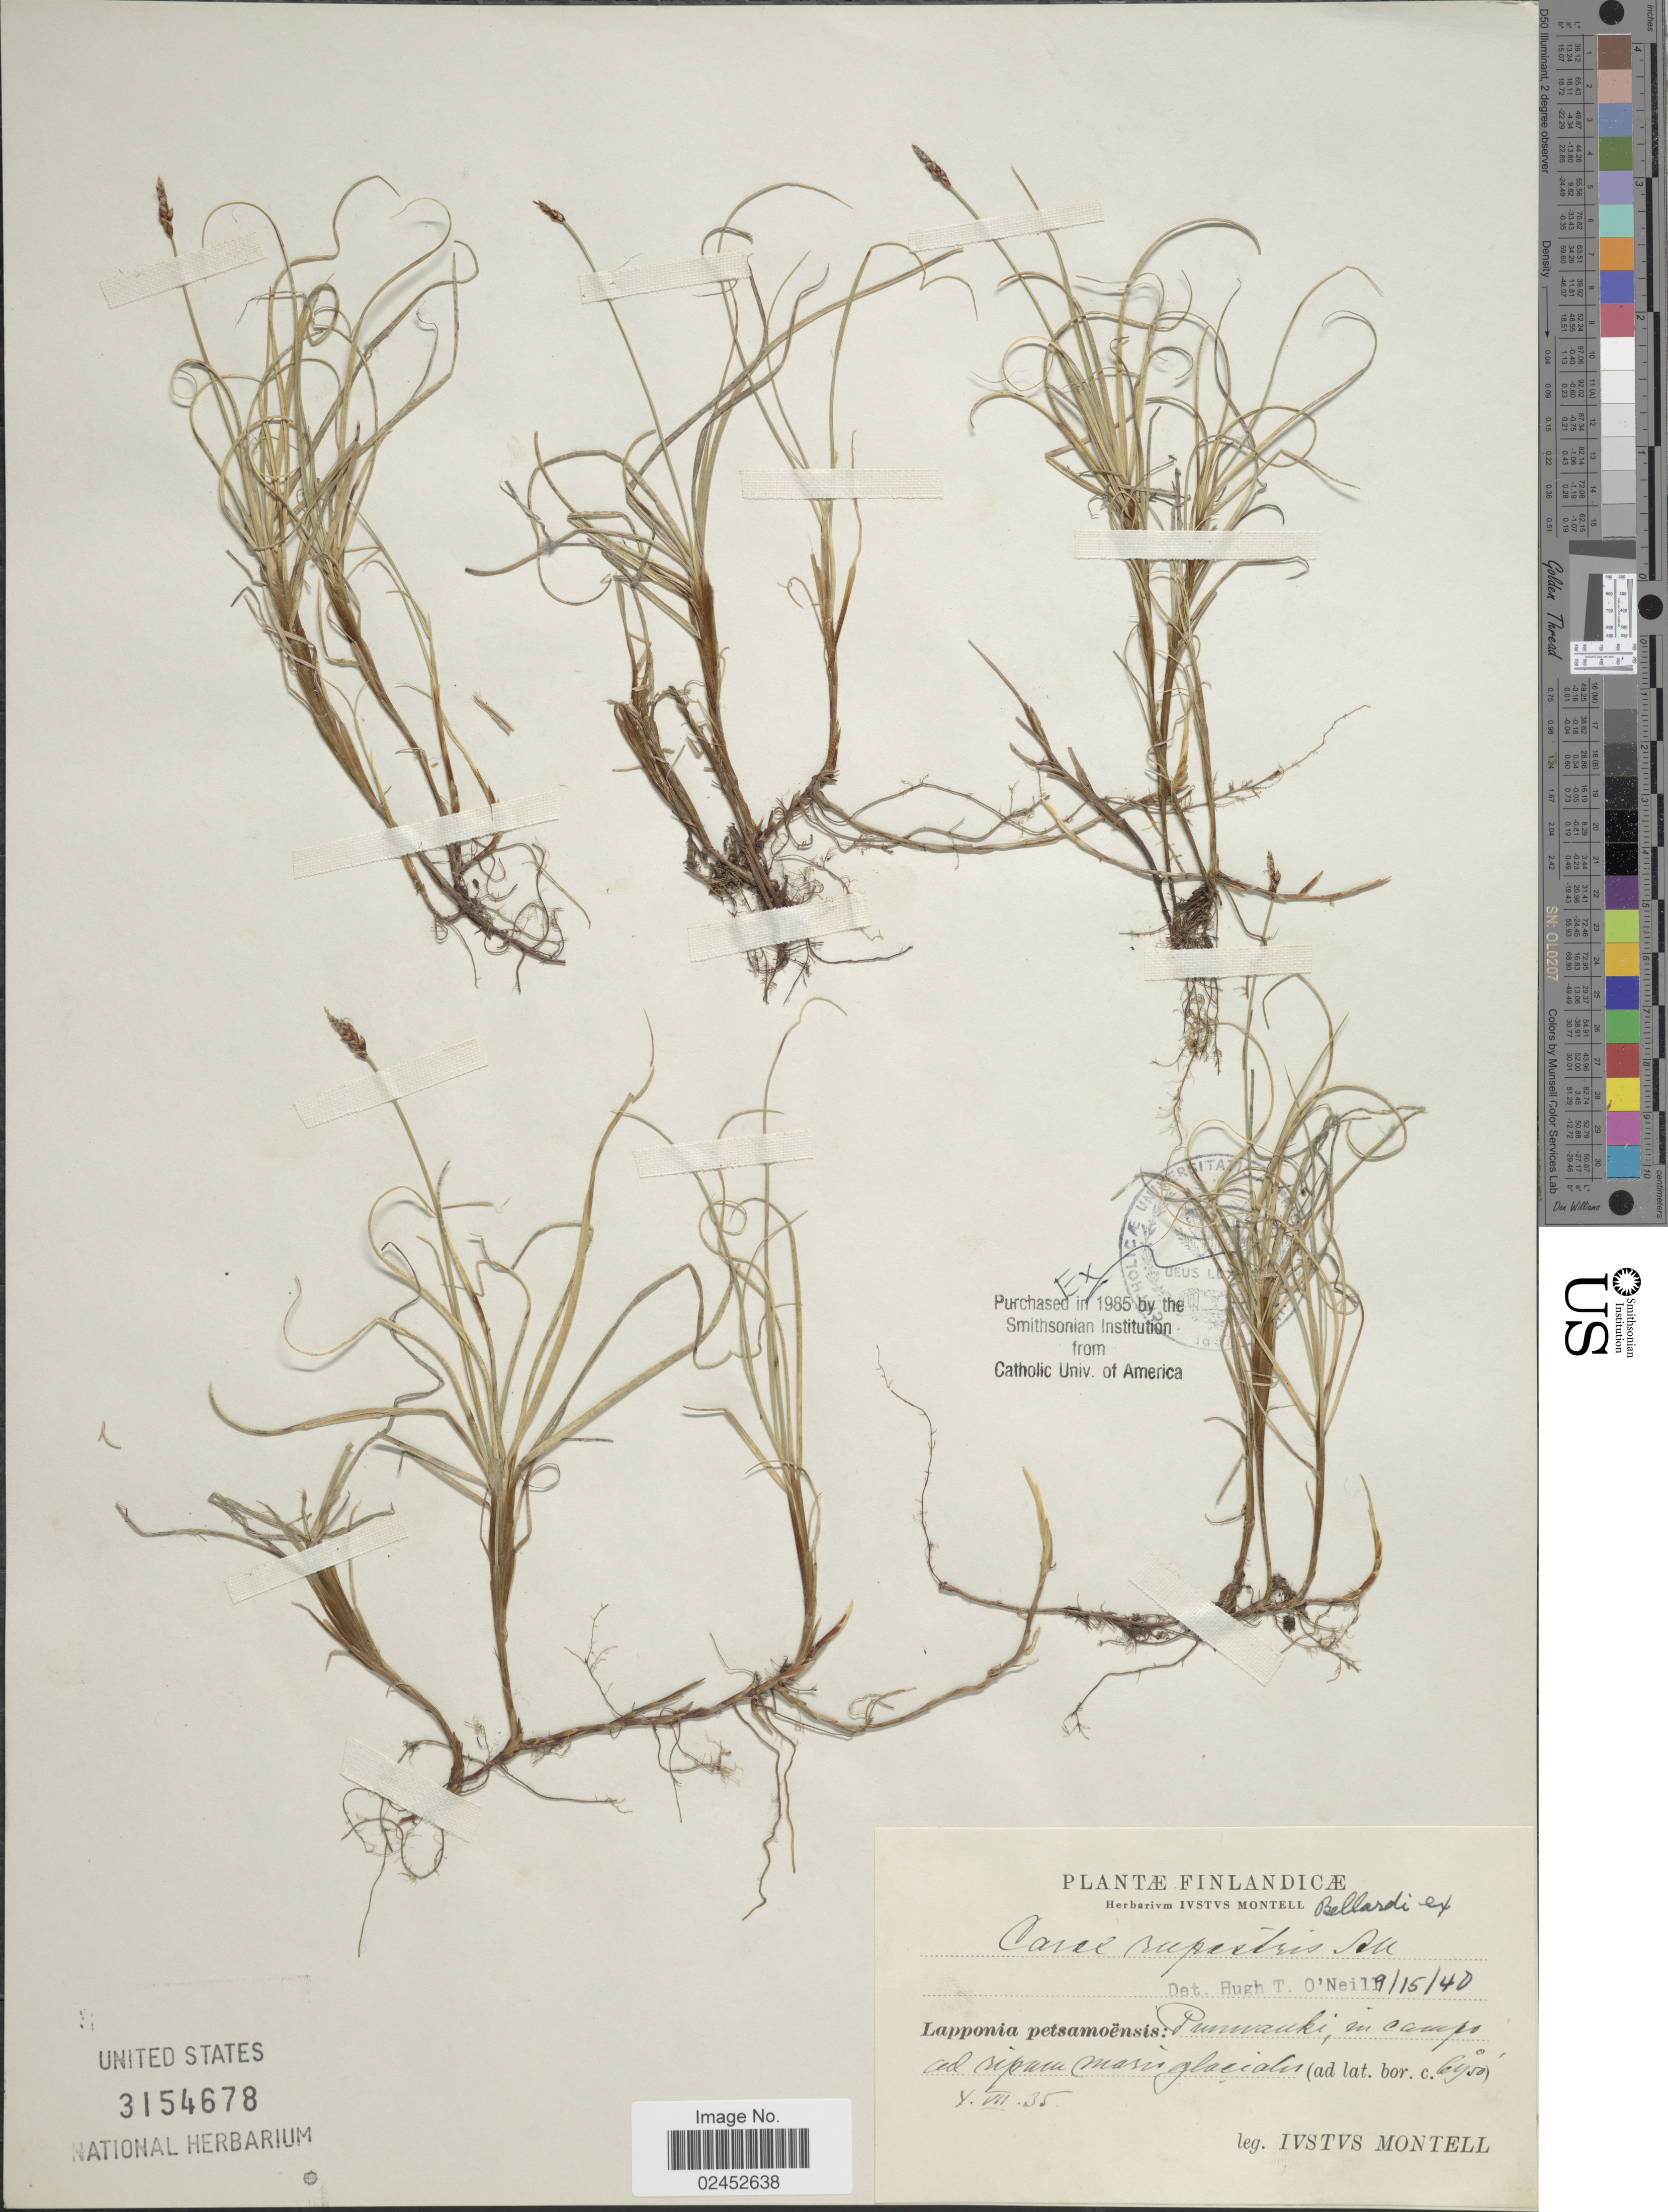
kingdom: Plantae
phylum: Tracheophyta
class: Liliopsida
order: Poales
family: Cyperaceae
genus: Carex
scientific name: Carex rupestris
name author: All.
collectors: I. Montell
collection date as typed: Transcribed d/m/y: 4/7/35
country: Russian Federation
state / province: Murmansk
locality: Petsamo, Pirkanmaa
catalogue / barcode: US 3154678